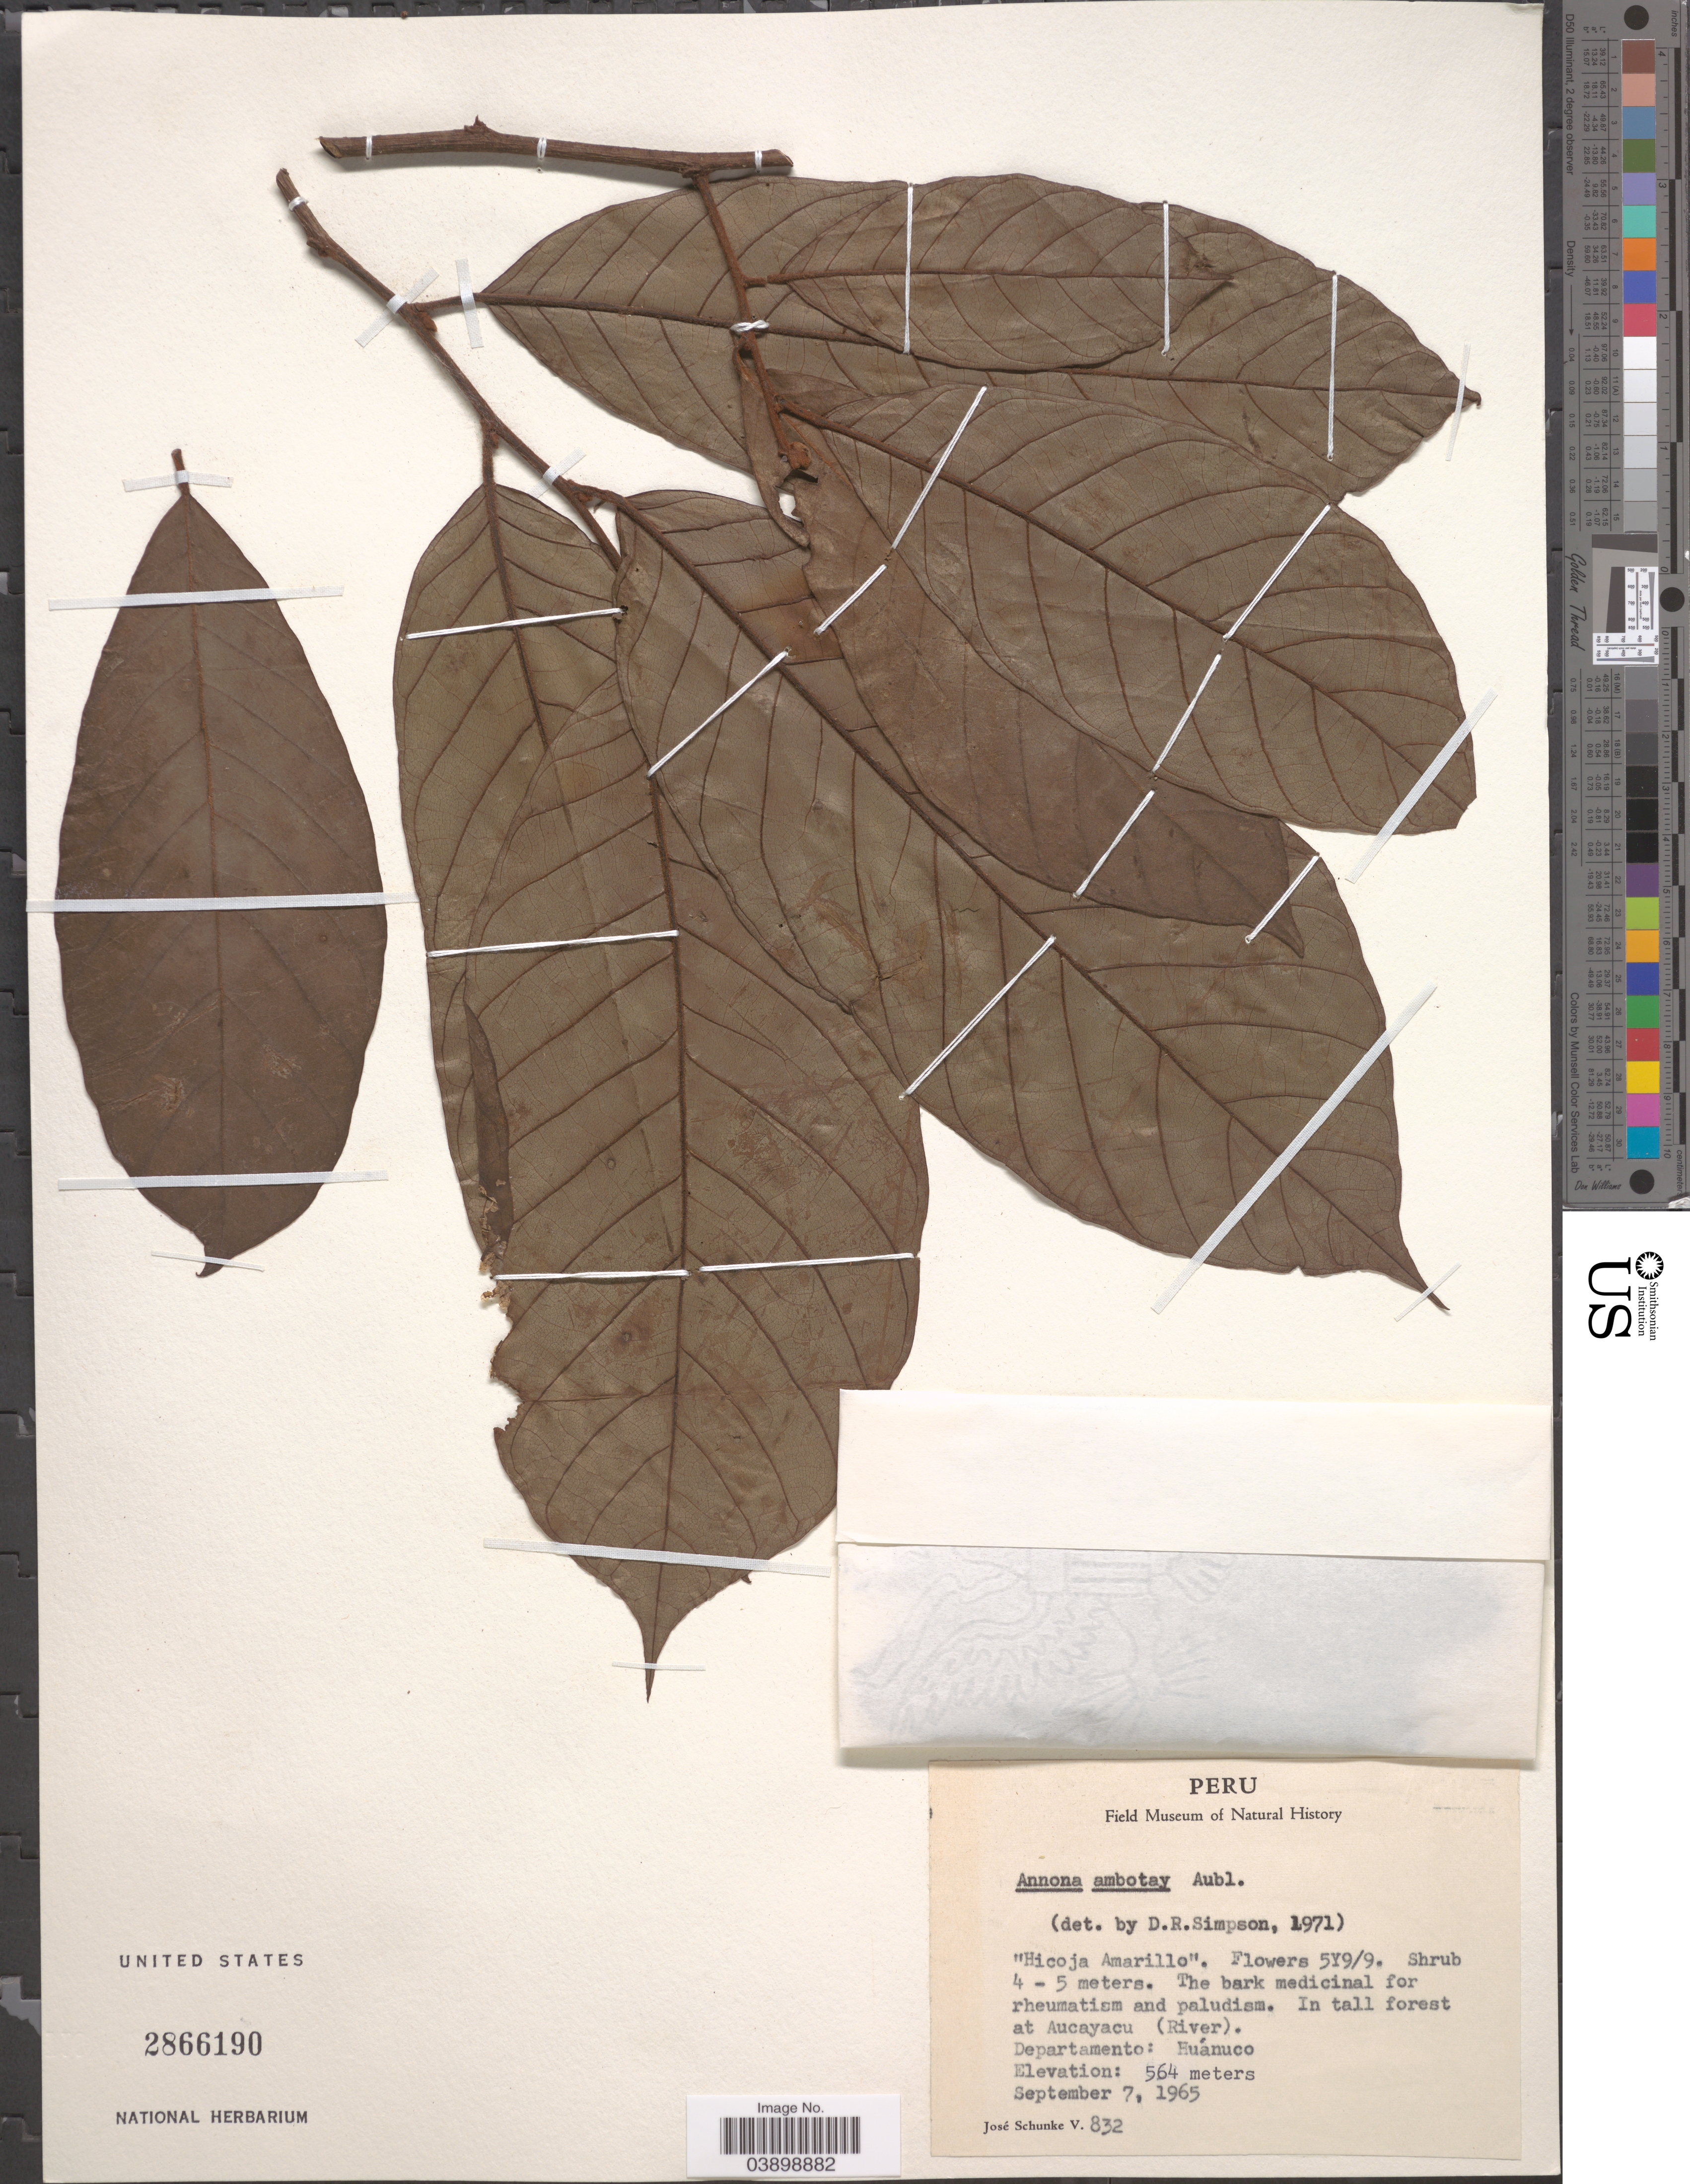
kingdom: Plantae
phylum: Tracheophyta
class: Magnoliopsida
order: Magnoliales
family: Annonaceae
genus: Annona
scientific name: Annona ambotay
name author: Aubl.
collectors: J. Schunke Vigo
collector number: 832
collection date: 1965-09-07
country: Peru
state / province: Huánuco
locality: Aucayacu (River). Departamento: Huánuco.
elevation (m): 564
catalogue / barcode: US 2866190